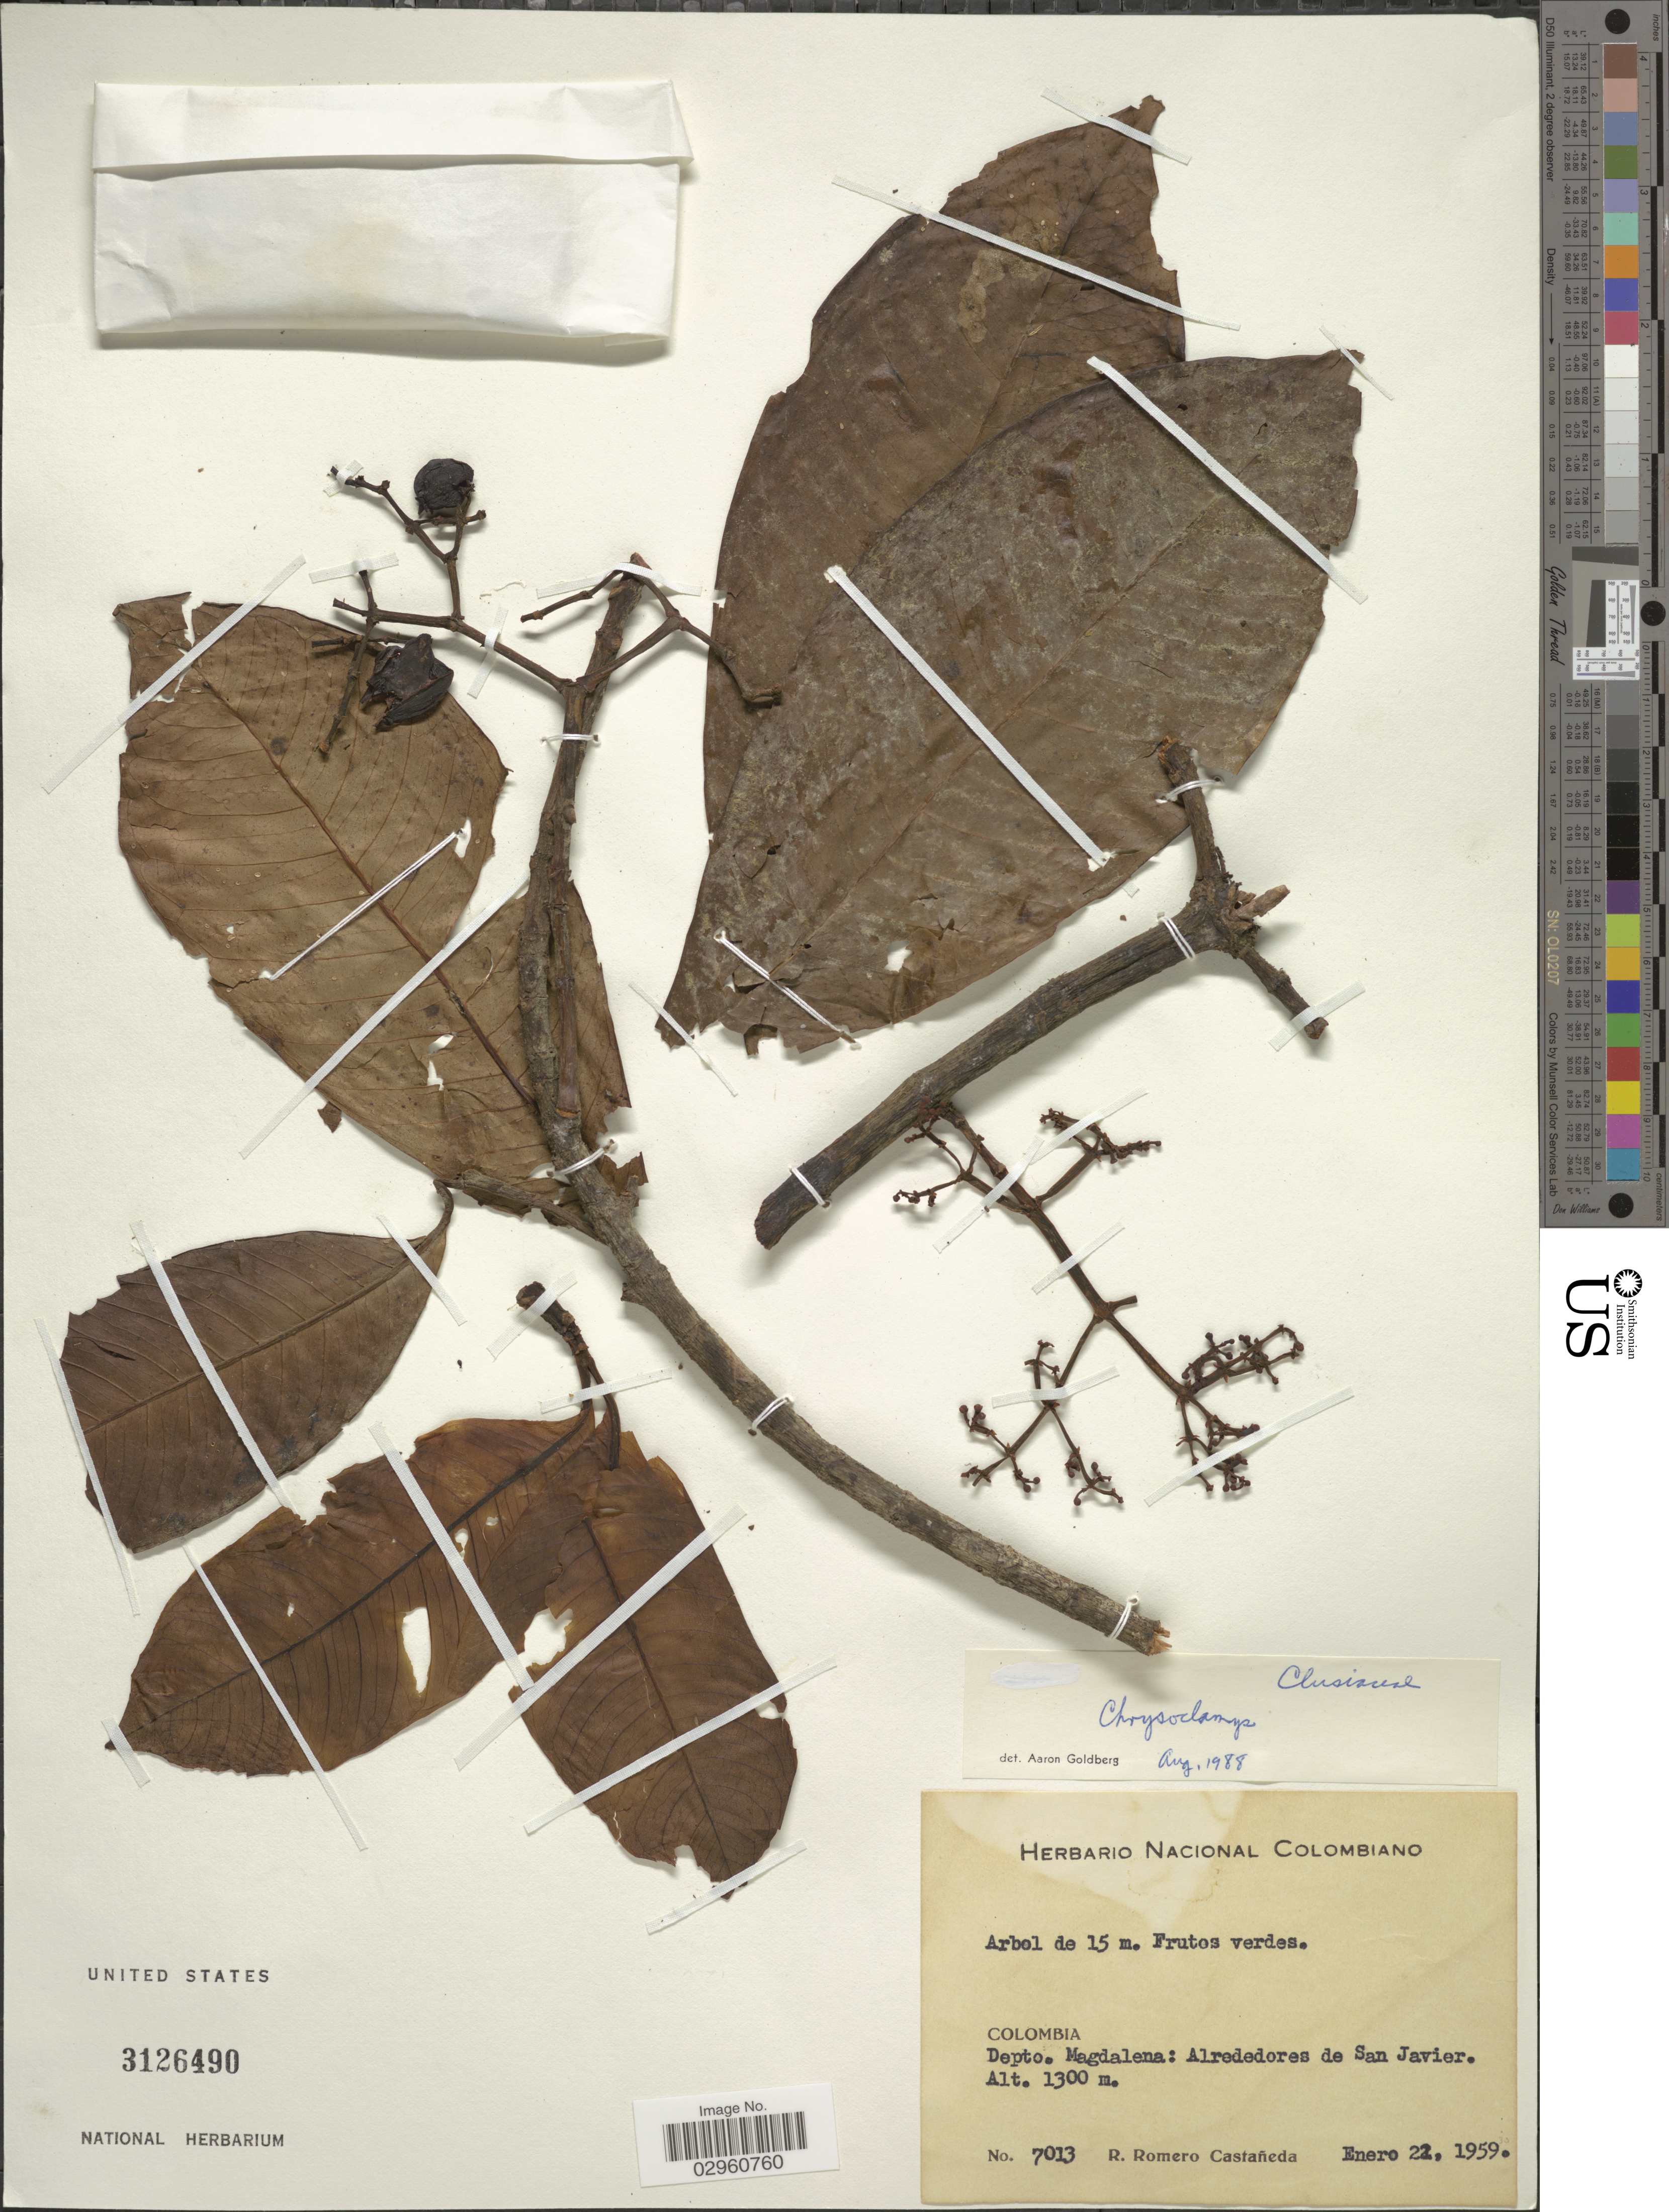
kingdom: Plantae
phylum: Tracheophyta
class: Magnoliopsida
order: Malpighiales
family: Clusiaceae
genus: Chrysochlamys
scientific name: Chrysochlamys sp.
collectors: R. Romero Castañeda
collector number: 7013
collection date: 1959-01-22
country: Colombia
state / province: Magdalena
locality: Depto. Magdalena: Alrededores de San Jacier.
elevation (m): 1300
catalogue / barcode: US 3126490